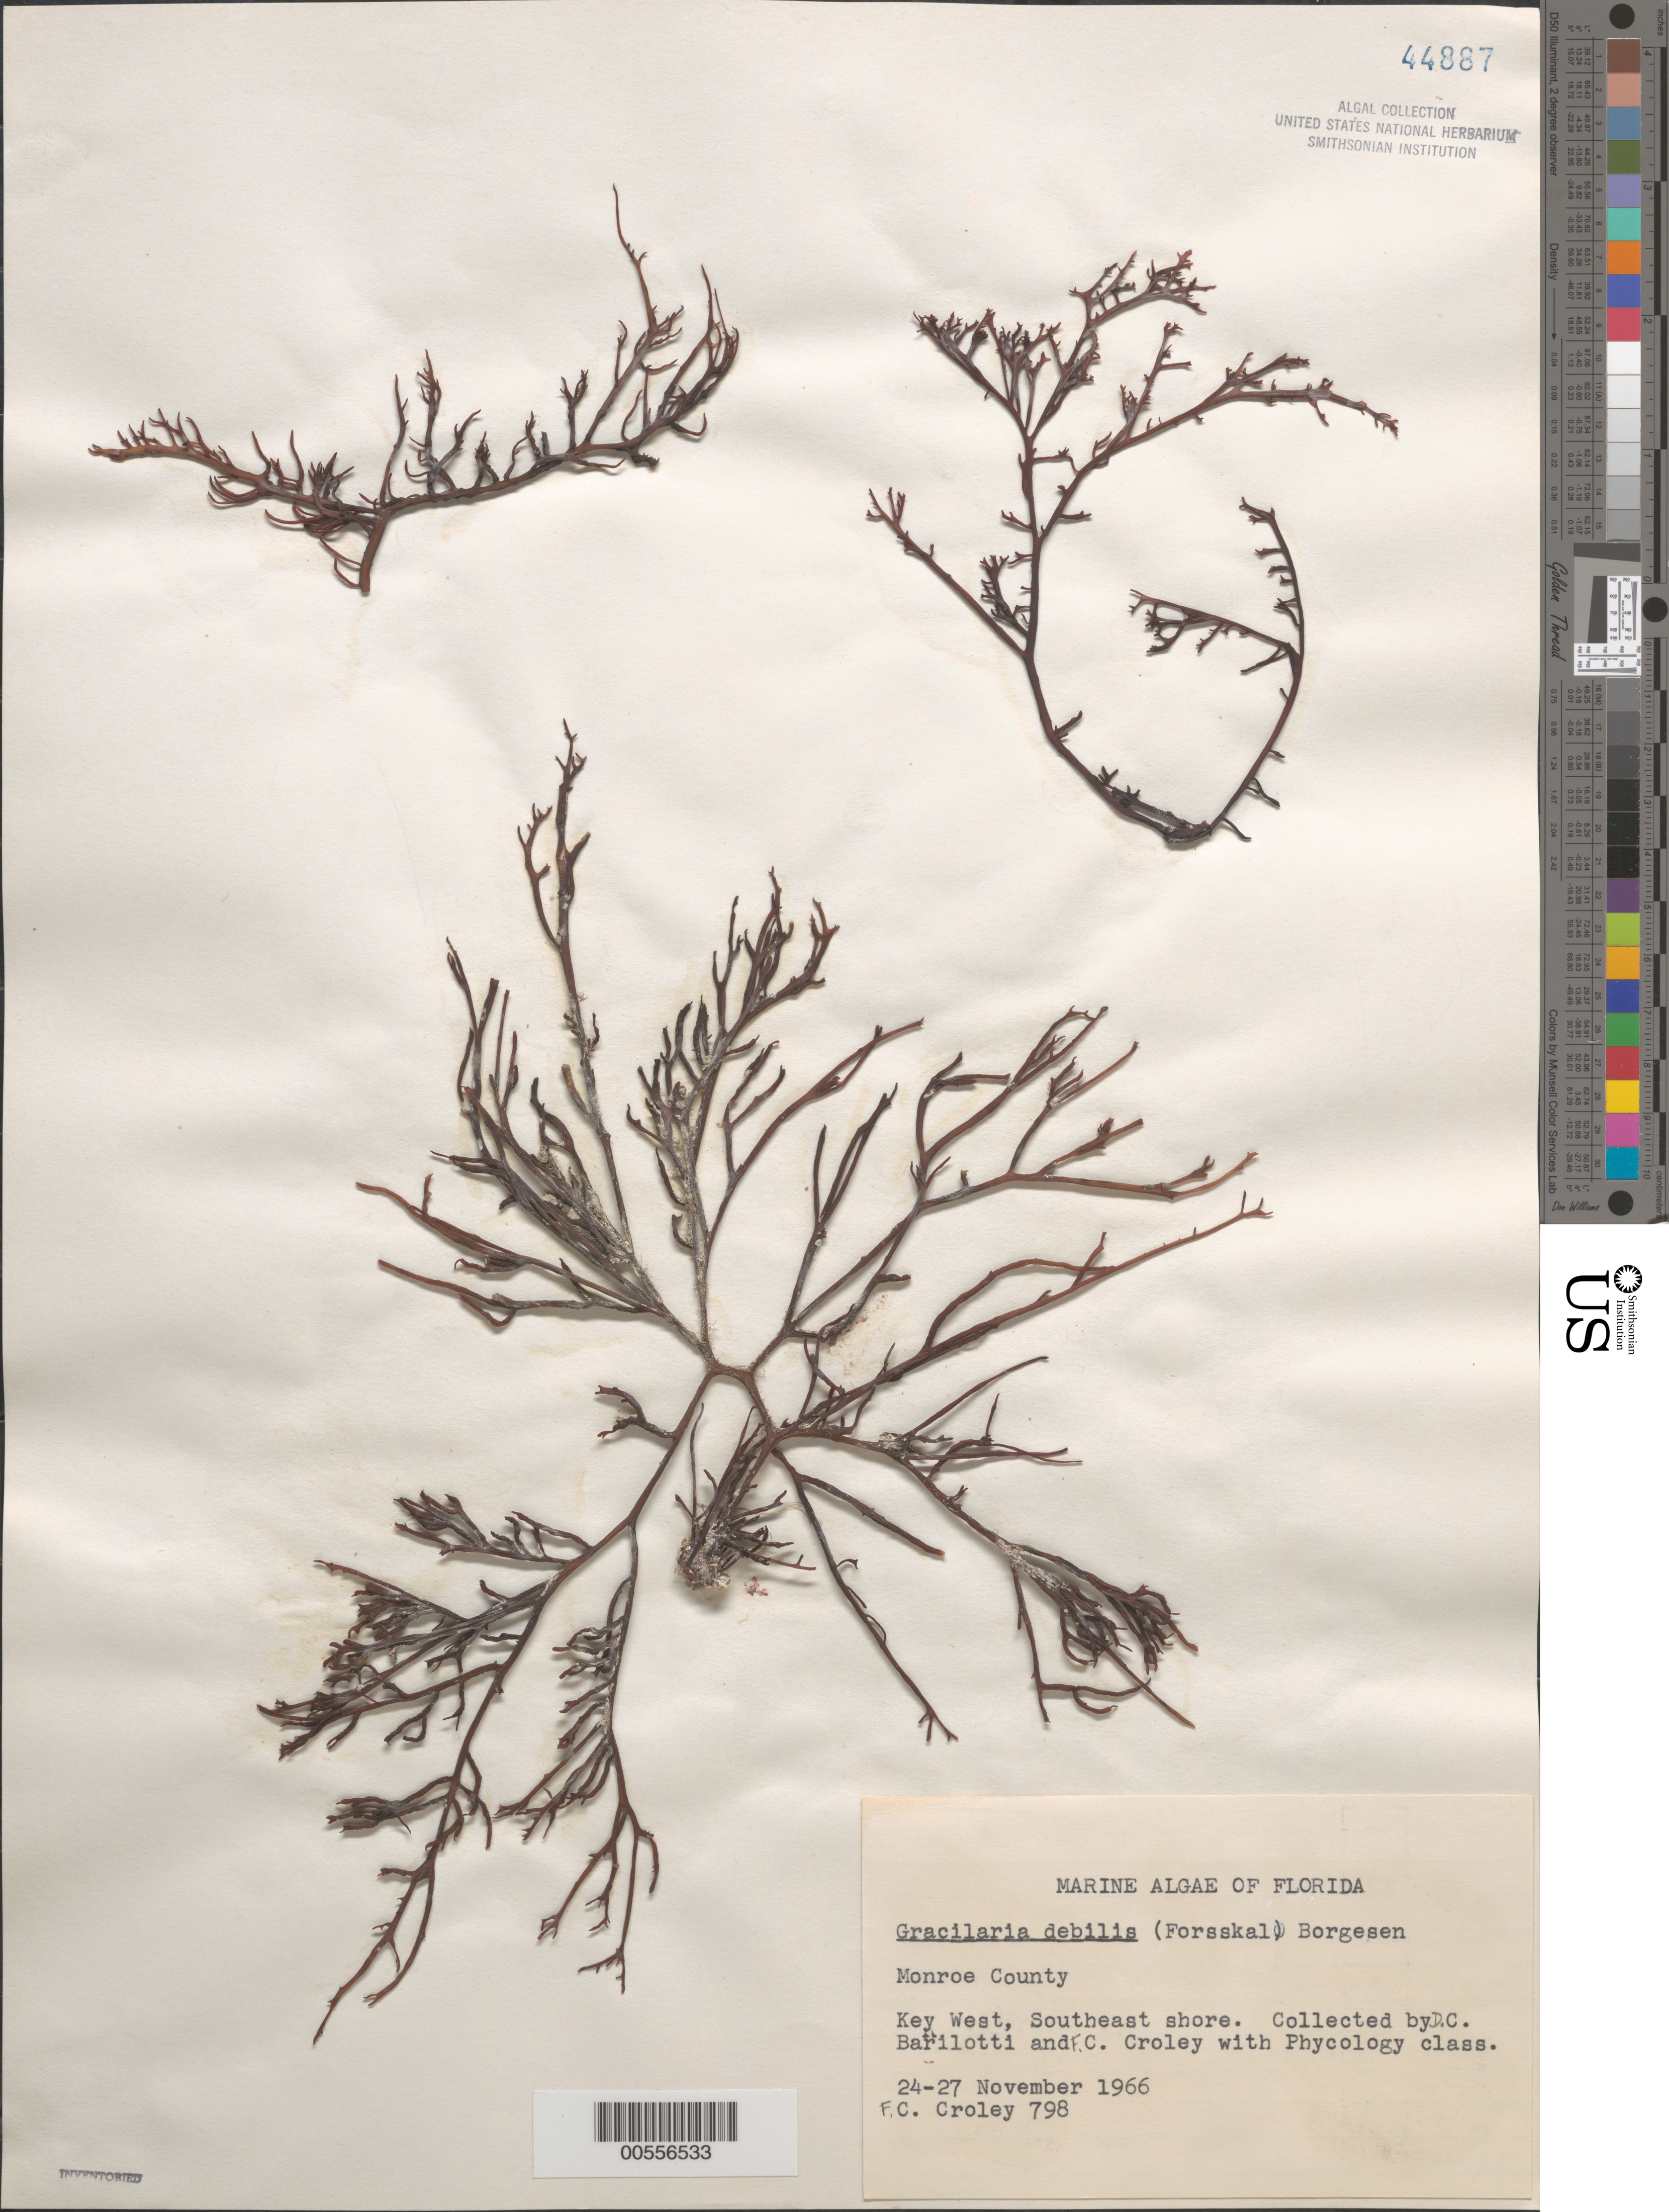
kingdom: Plantae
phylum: Rhodophyta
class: Florideophyceae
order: Gracilariales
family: Gracilariaceae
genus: Gracilaria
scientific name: Gracilaria debilis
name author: (Forssk.) Børgesen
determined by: Croley, F. C.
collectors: D. C. Barilotti & F. C. Croley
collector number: FCC 798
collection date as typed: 24 Nov 1966 TO 27 Nov 1966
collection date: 1966-11-24/1966-11-27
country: United States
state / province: Florida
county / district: Monroe County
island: Key West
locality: Southeast shore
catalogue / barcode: US 44887